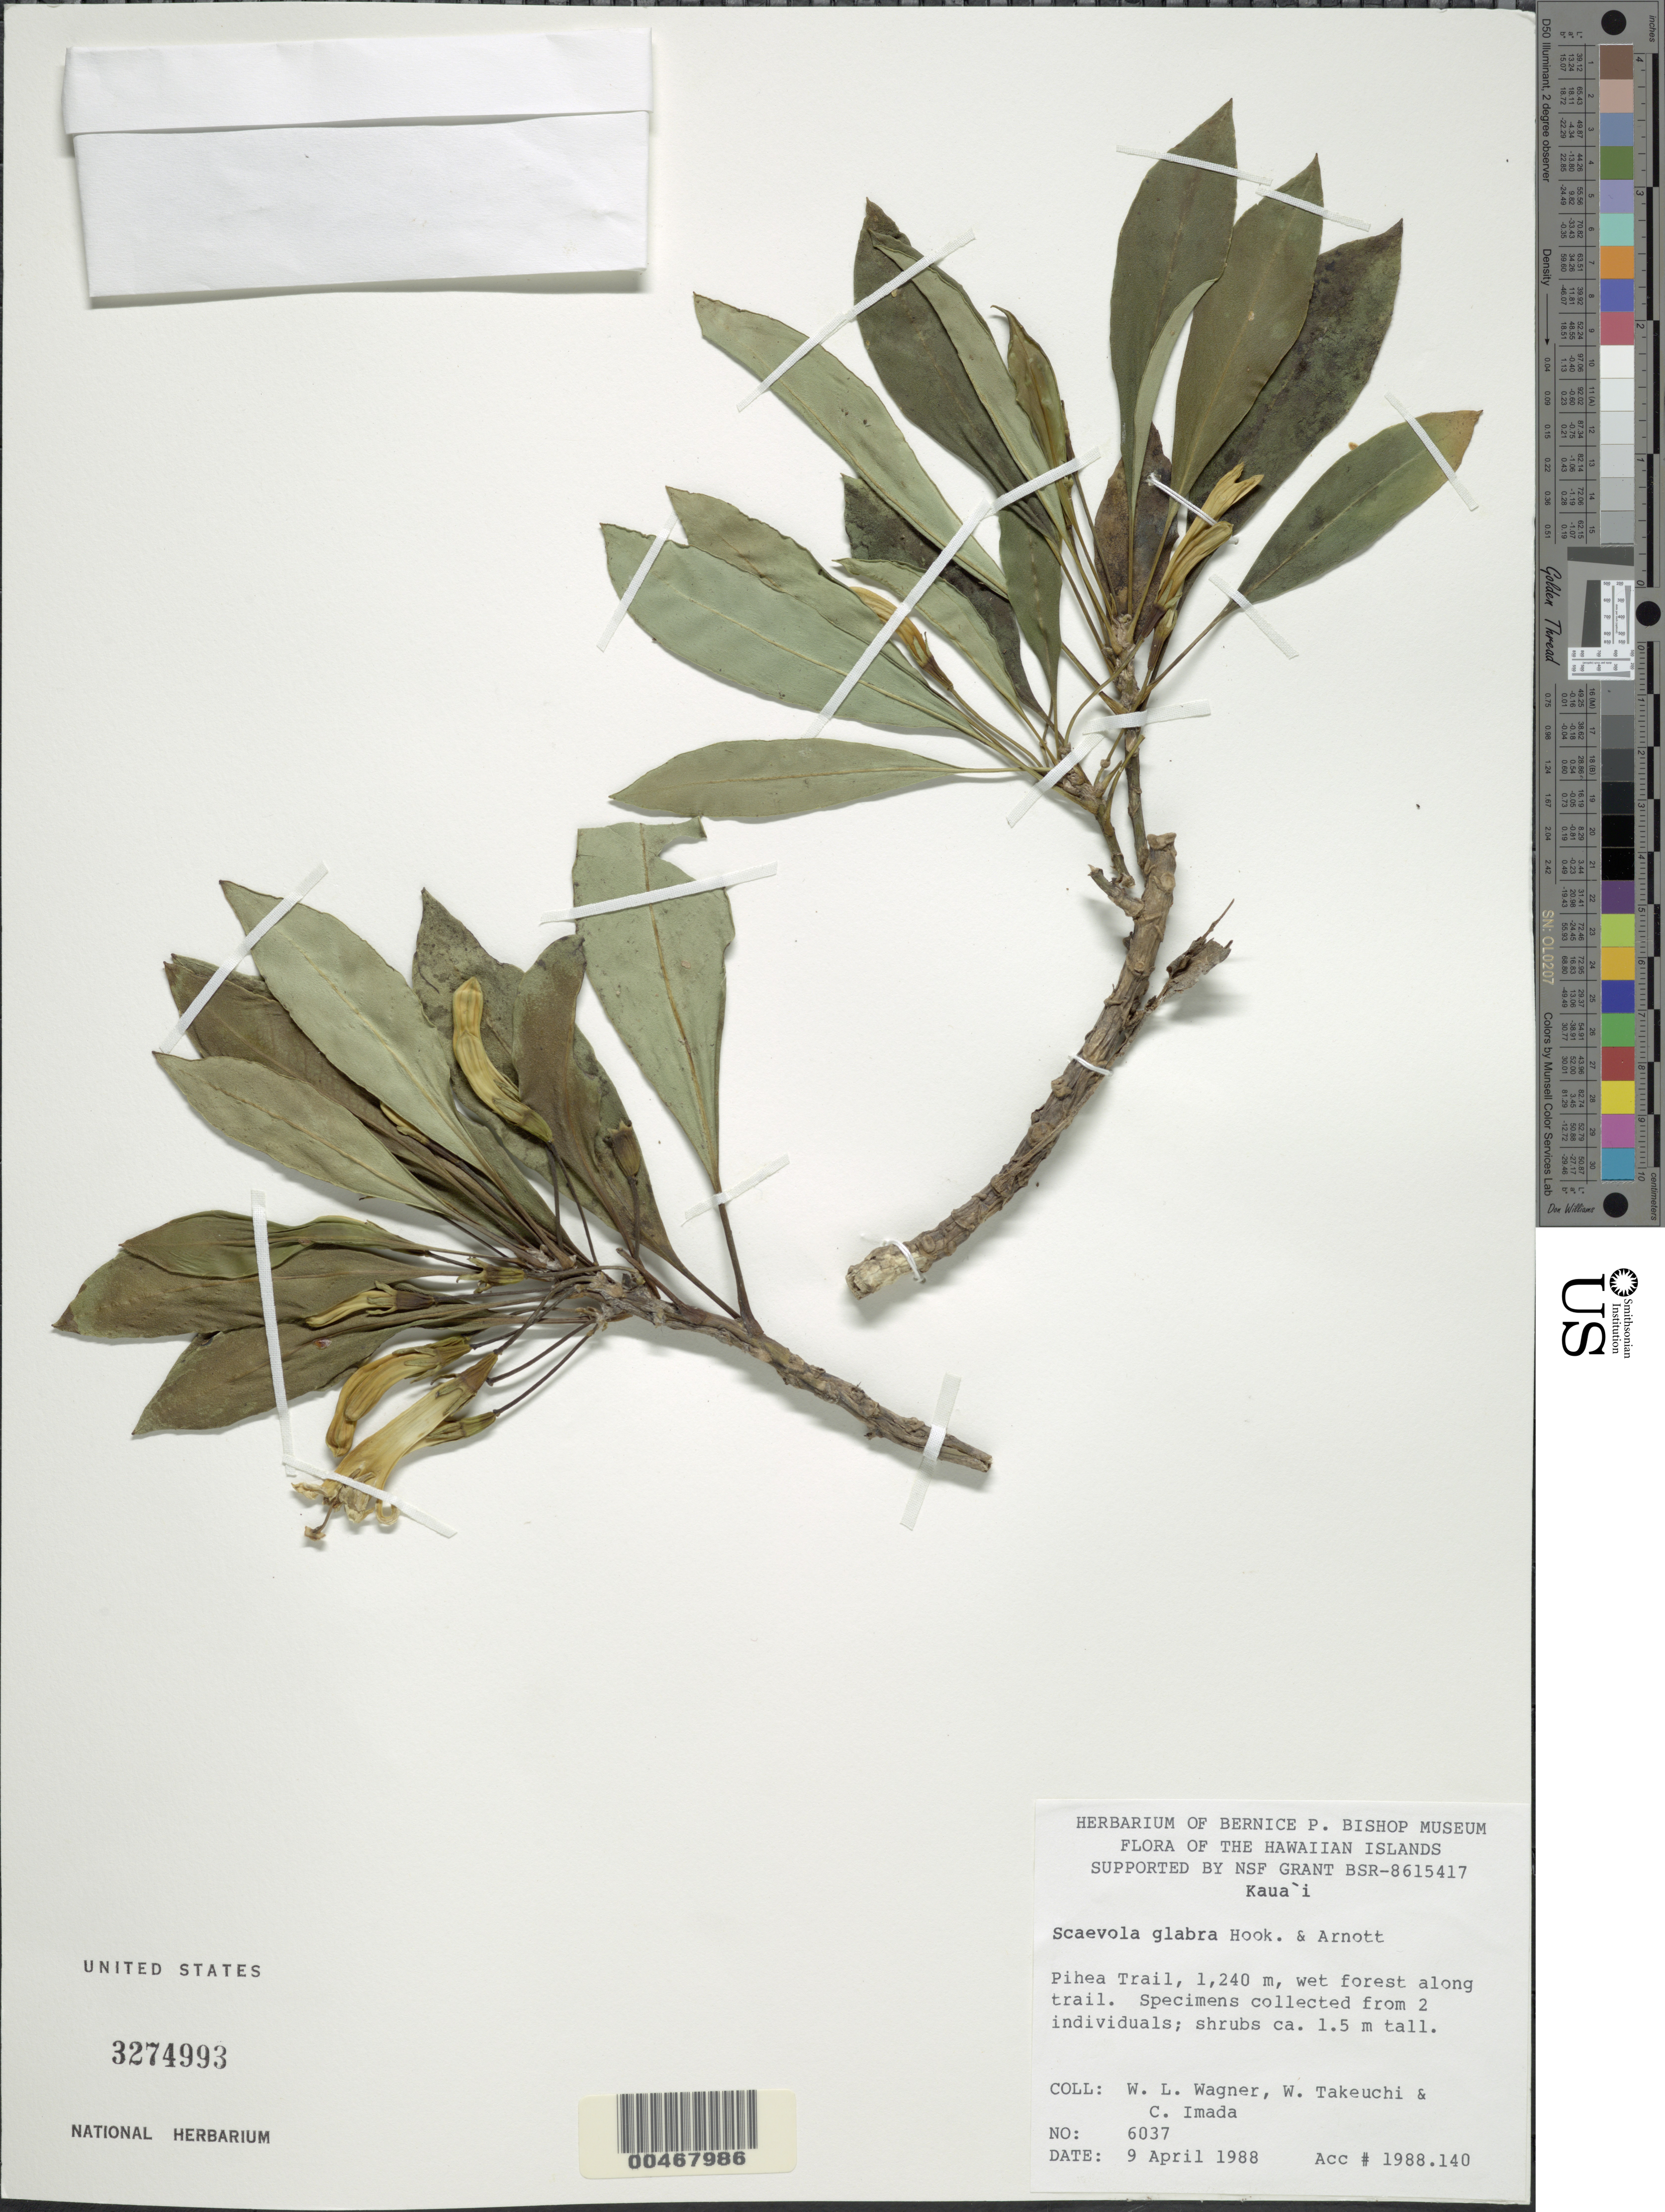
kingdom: Plantae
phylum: Tracheophyta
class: Magnoliopsida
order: Asterales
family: Goodeniaceae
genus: Scaevola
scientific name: Scaevola glabra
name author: Hook. & Arn.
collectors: W. L. Wagner, W. N. Takeuchi & C. Imada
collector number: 6037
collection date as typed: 9 Apr 1988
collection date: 1988-04-09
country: United States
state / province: Hawaii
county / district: Kauai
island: Kaua'i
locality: Pihea Trail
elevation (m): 1240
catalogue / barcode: US 3274993